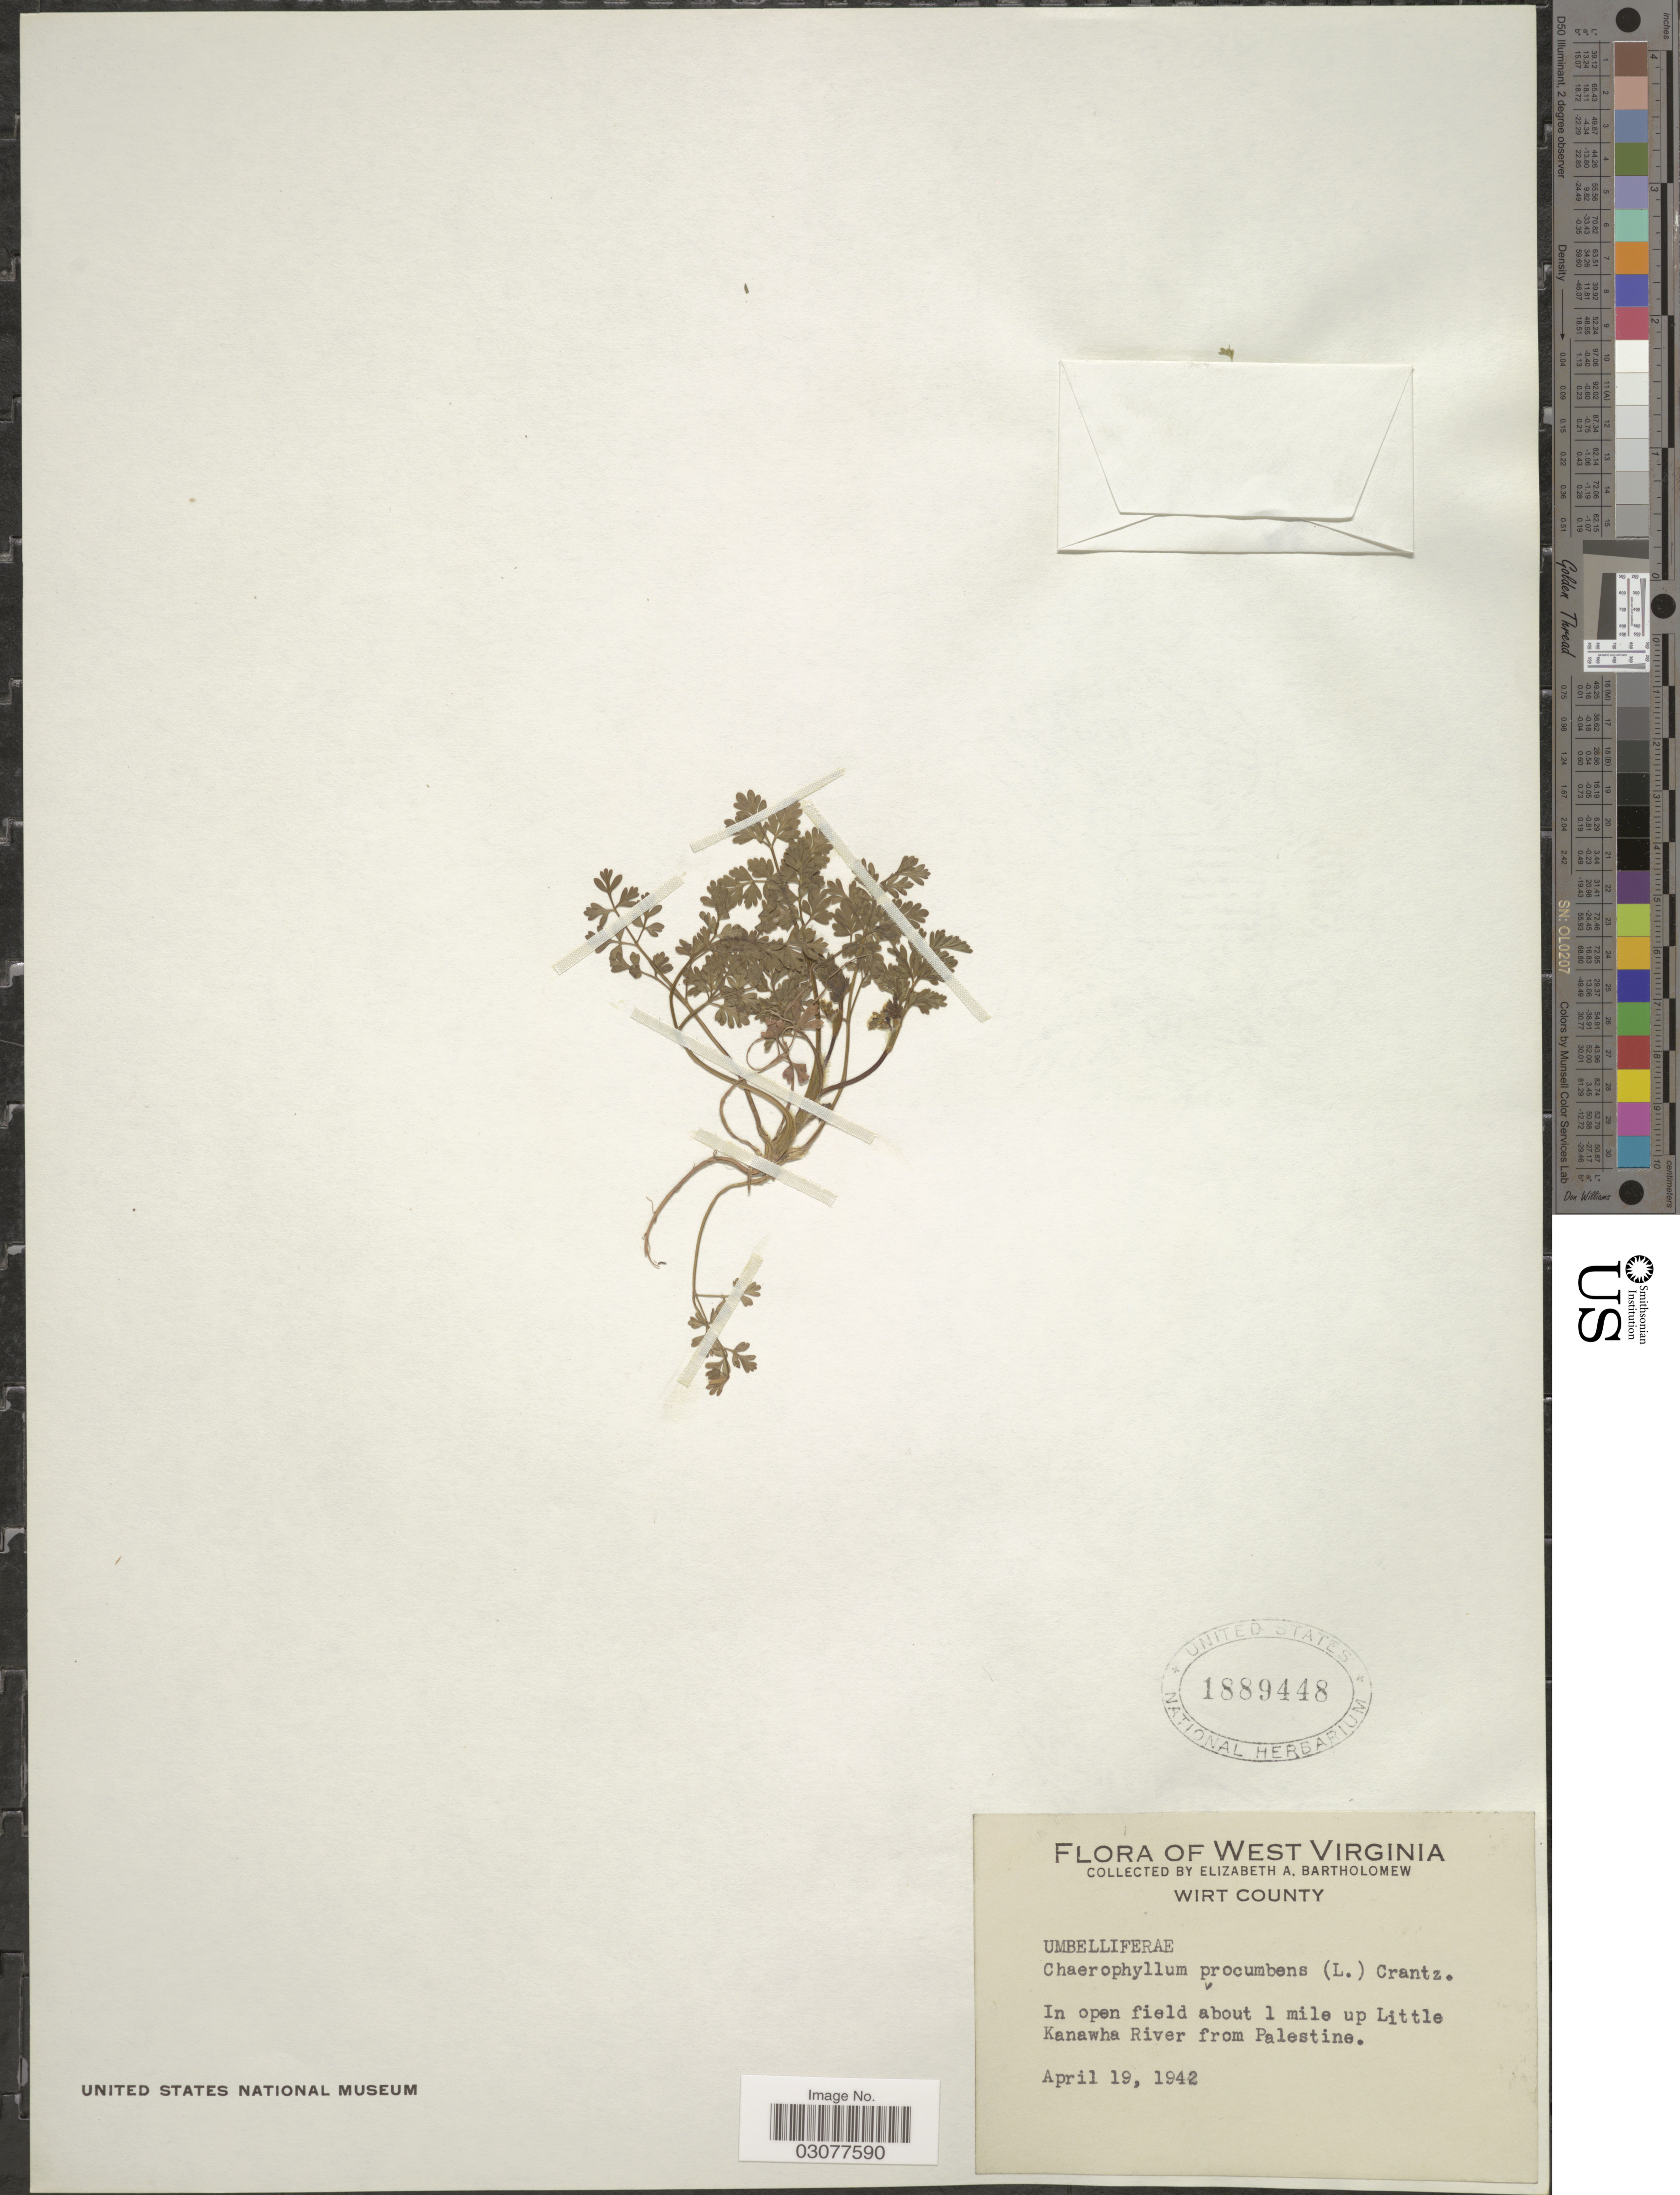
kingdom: Plantae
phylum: Tracheophyta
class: Magnoliopsida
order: Apiales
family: Apiaceae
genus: Chaerophyllum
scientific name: Chaerophyllum procumbens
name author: (L.) Crantz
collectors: E. Bartholomew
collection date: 1942-04-19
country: United States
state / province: West Virginia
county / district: Wirt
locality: In open field about 1 mile up Little Kanawha River from Palestine.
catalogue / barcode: US 1889448